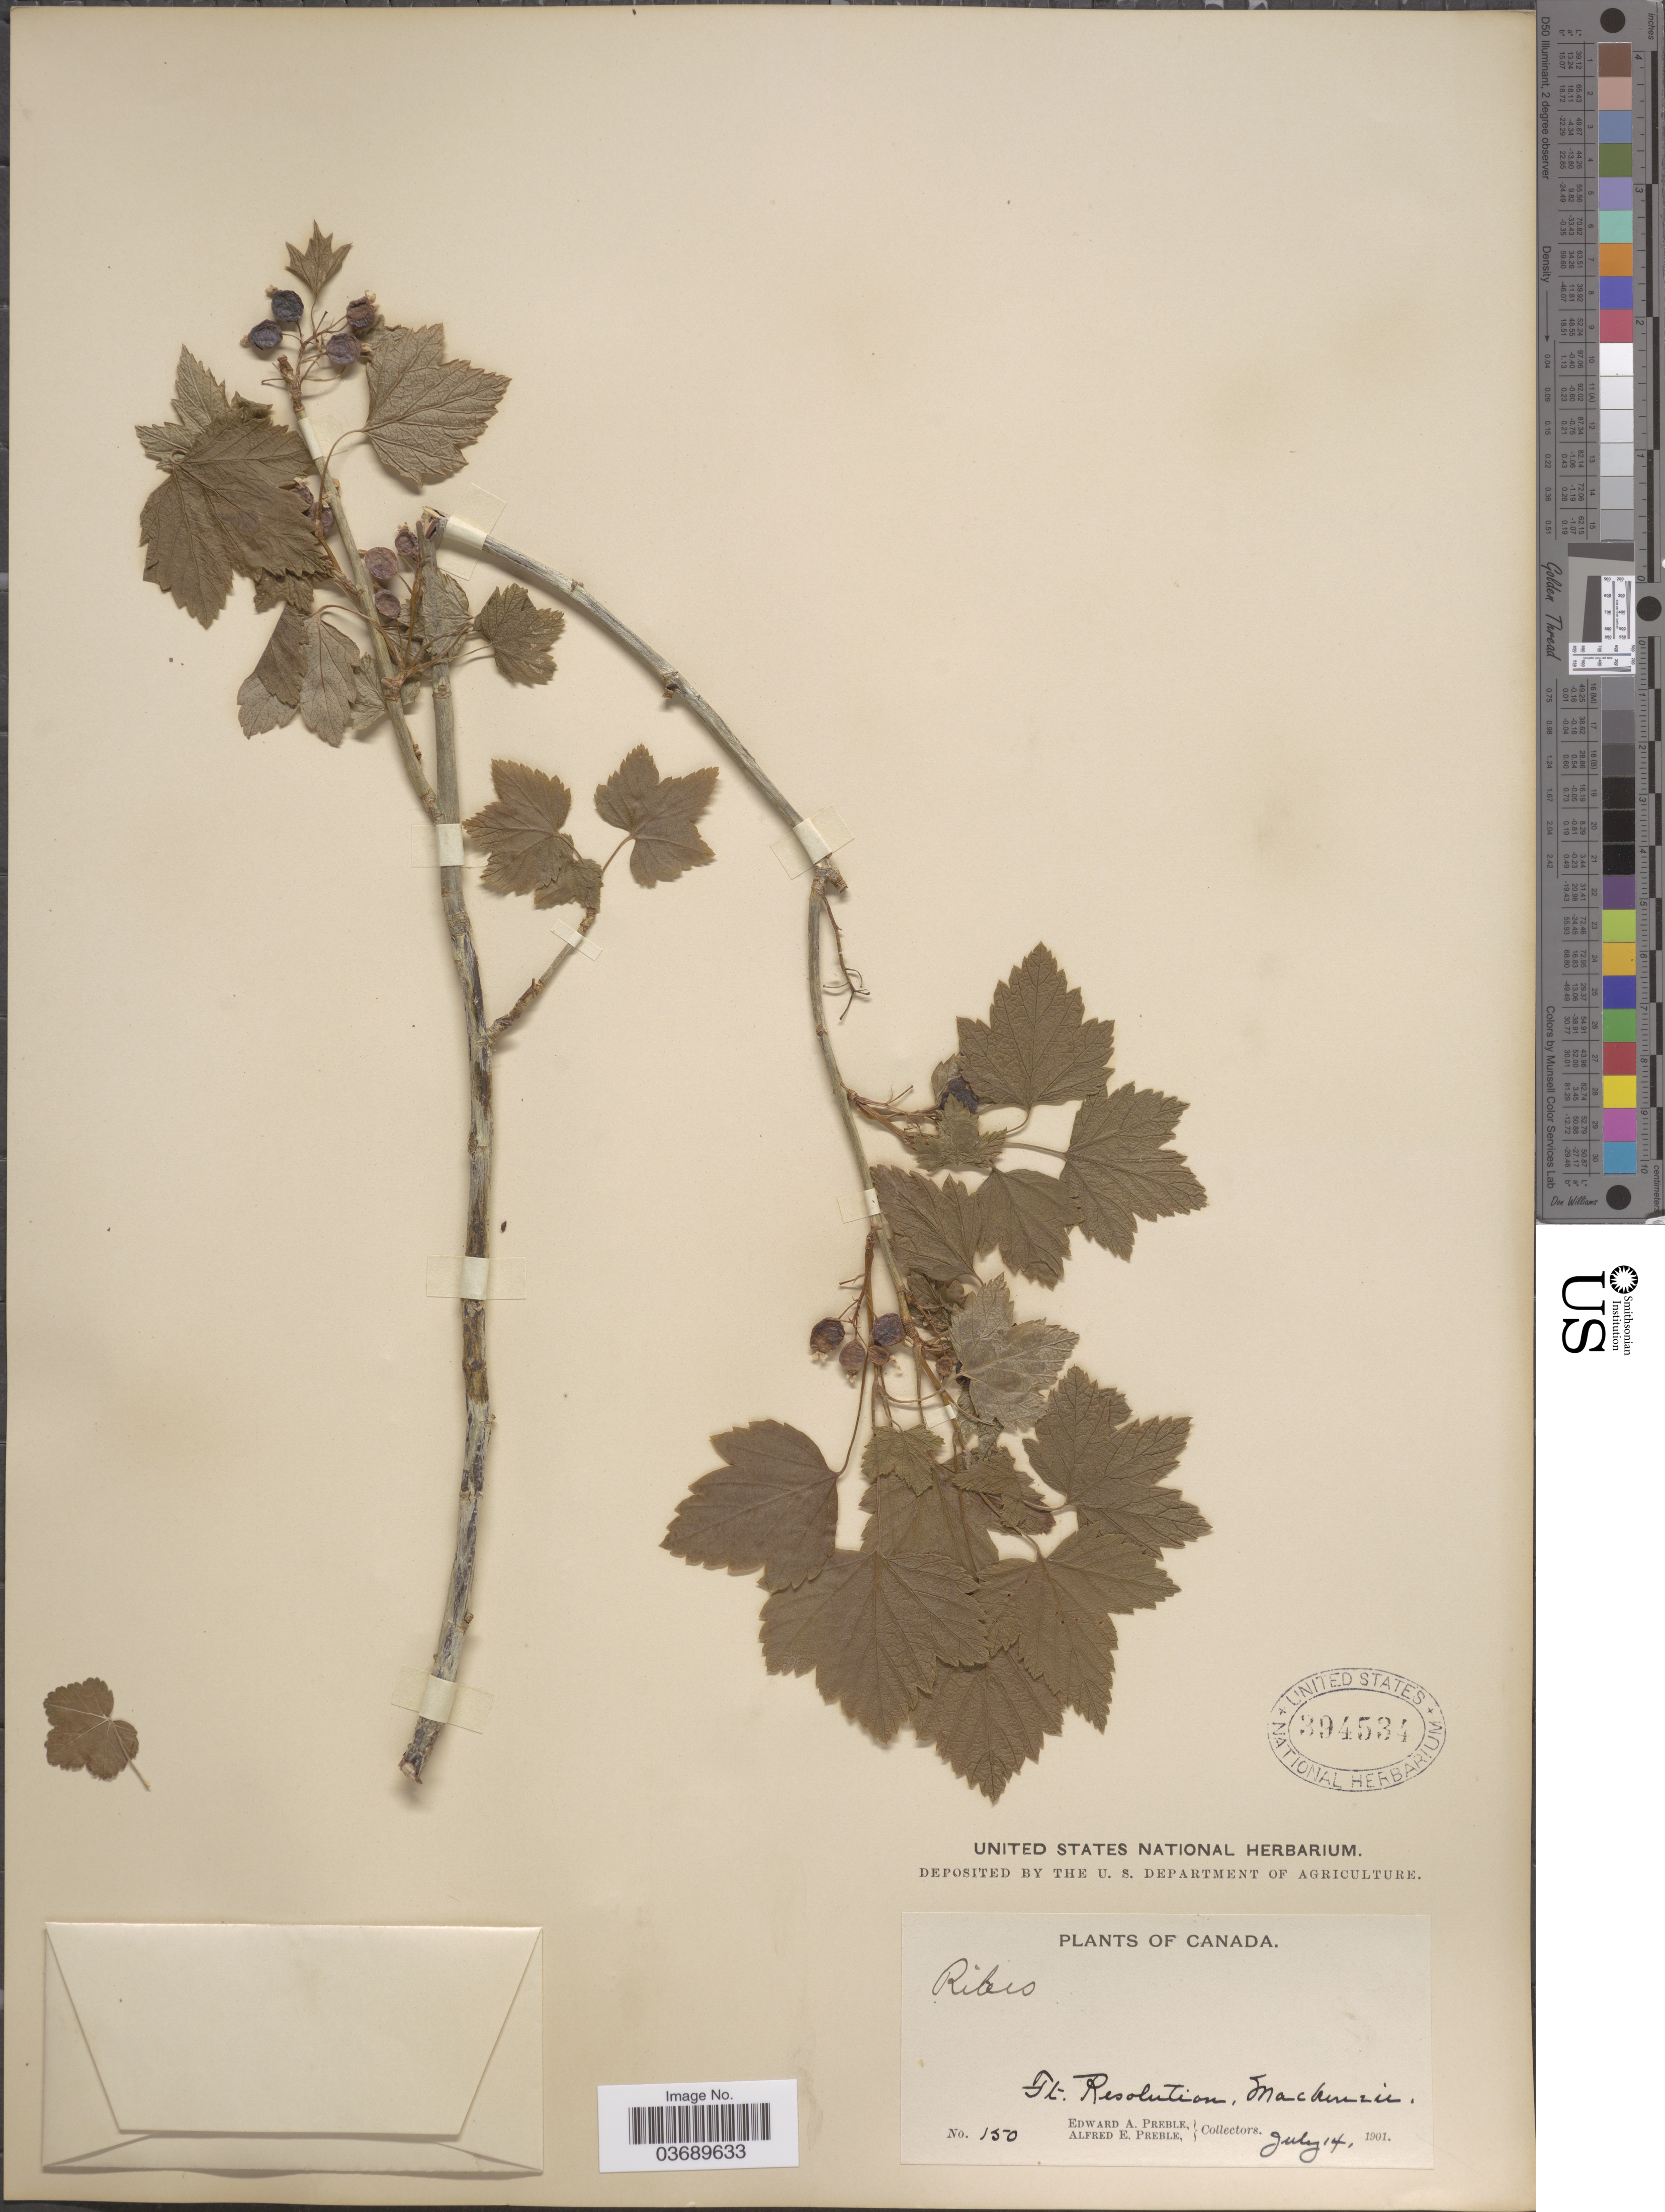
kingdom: Plantae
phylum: Tracheophyta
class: Magnoliopsida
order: Saxifragales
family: Grossulariaceae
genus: Ribes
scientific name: Ribes sp.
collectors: E. Preble & A. Preble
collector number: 150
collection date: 1901-07-14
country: Canada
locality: Ft. Resolution, Mackenzie.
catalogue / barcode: US 394534